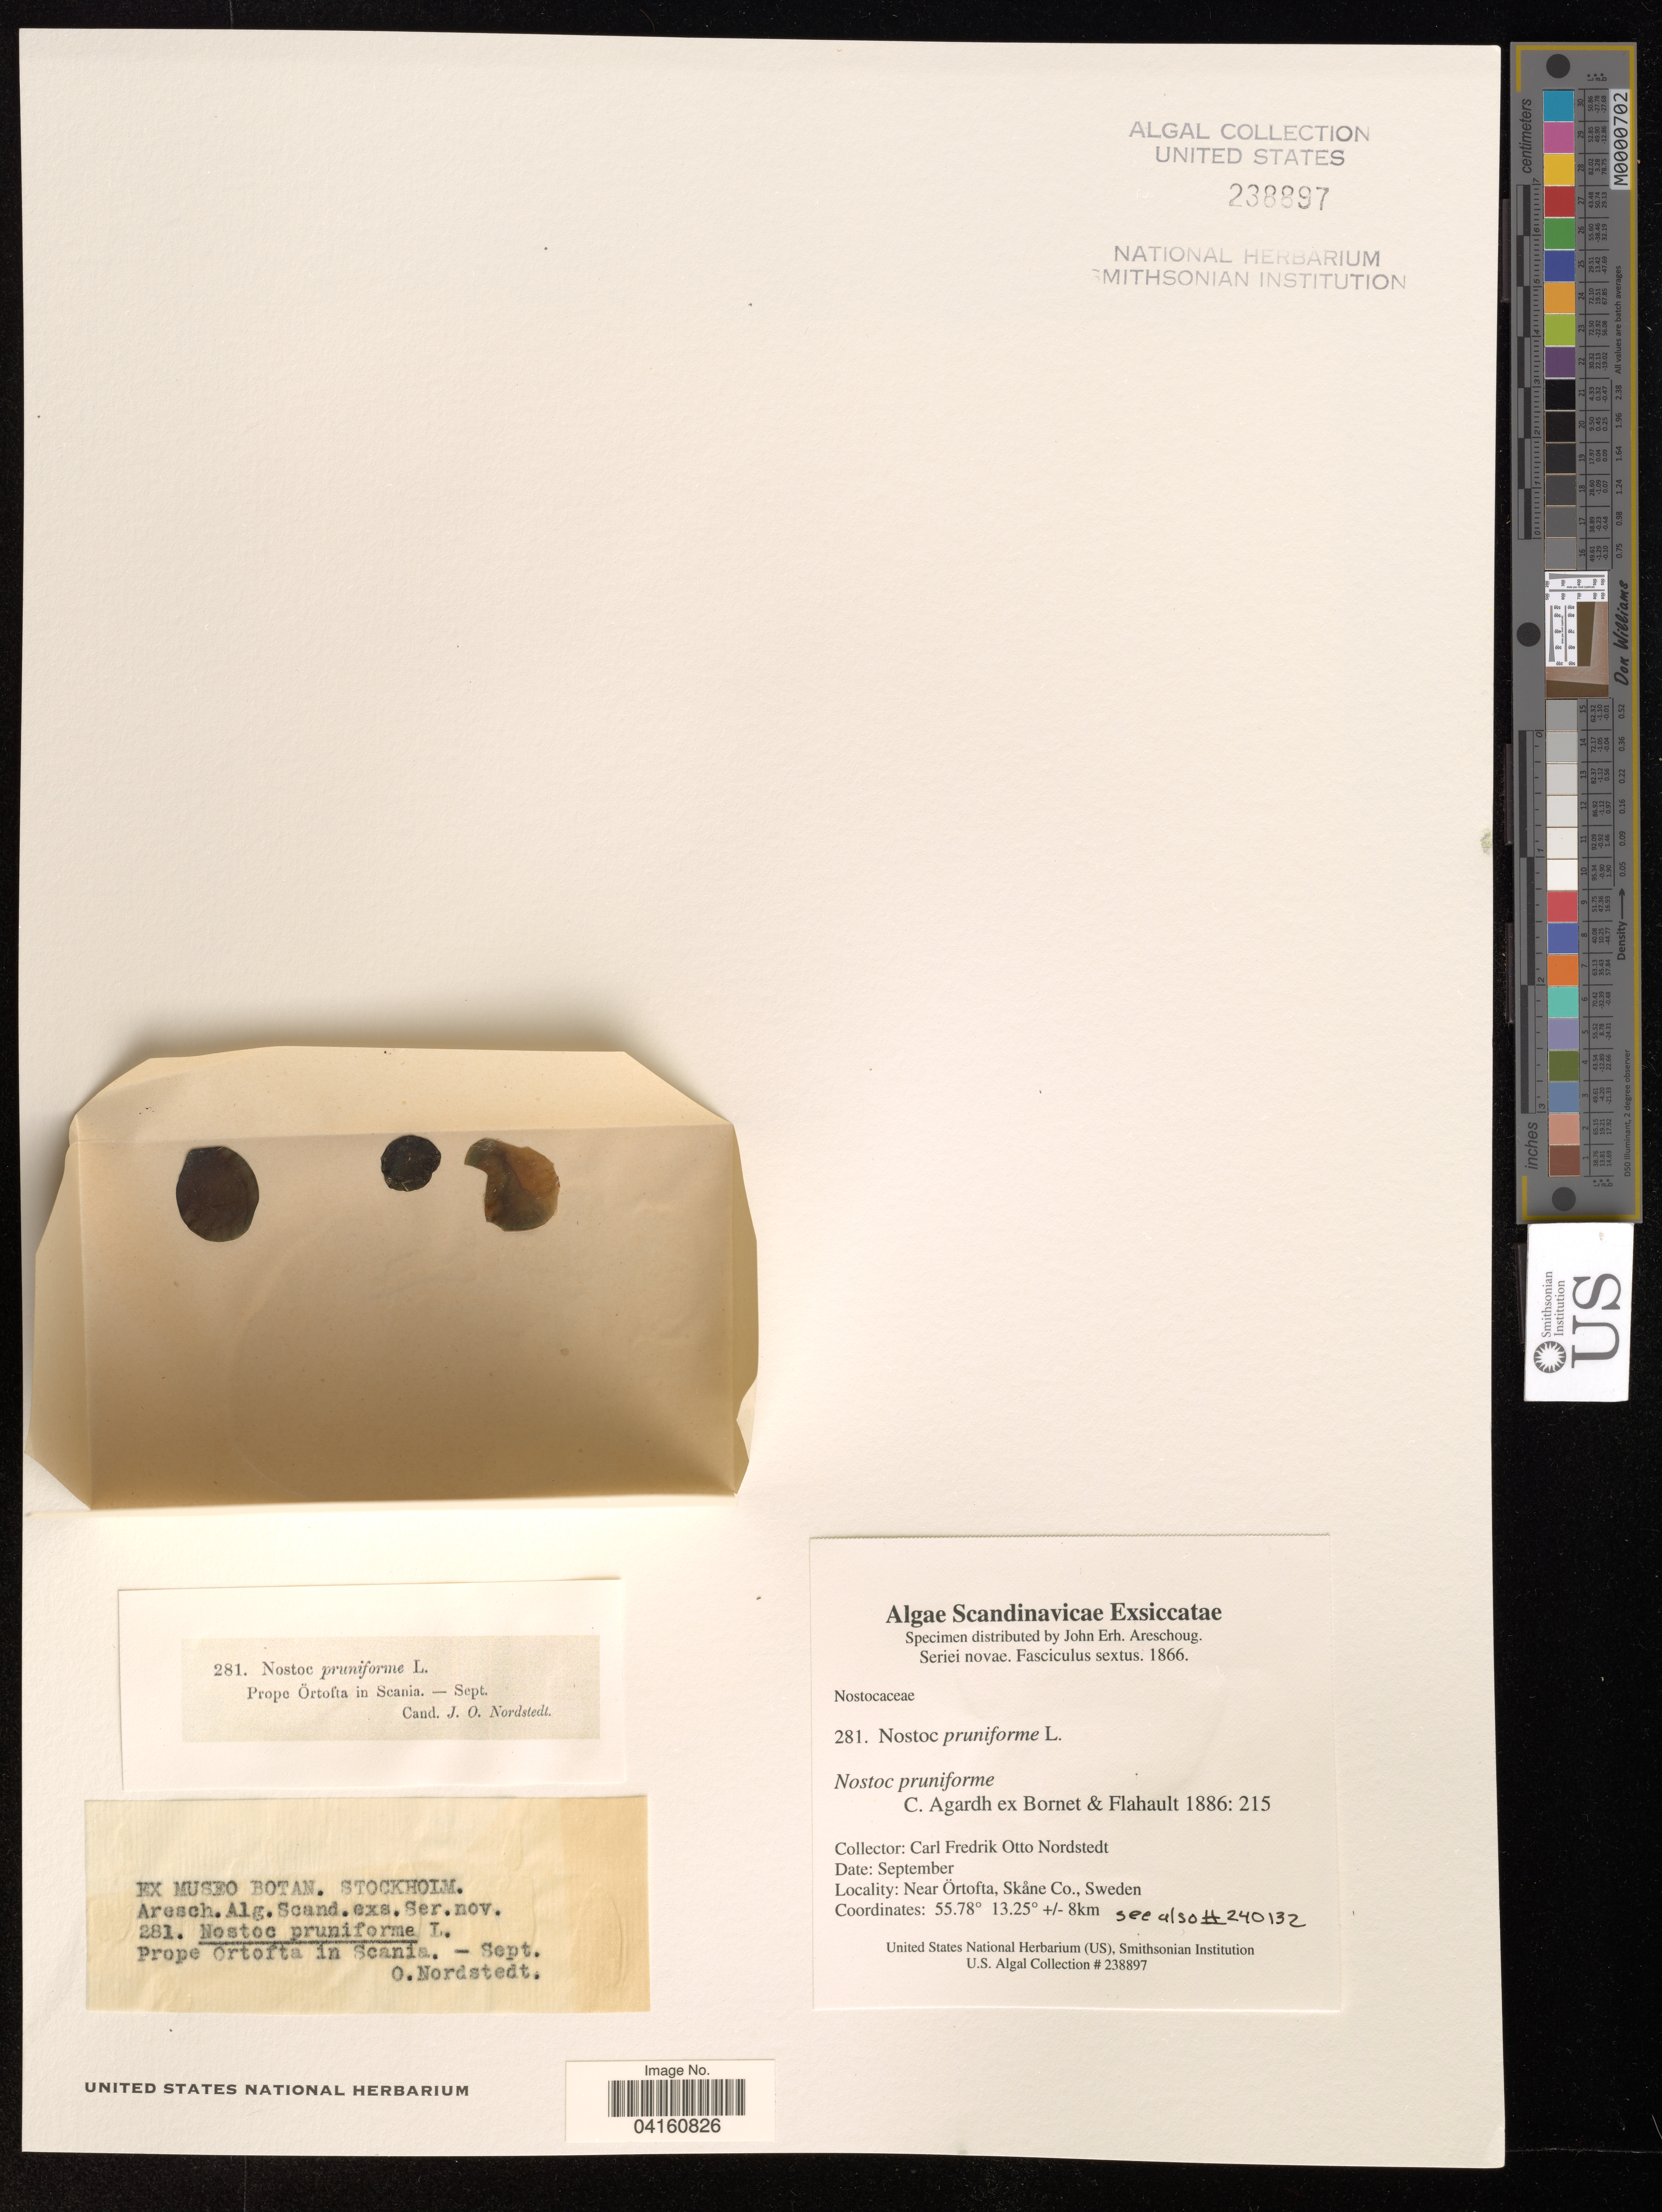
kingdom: Bacteria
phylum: Cyanobacteria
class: Cyanobacteriia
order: Cyanobacteriales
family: Microcoleaceae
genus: Lyngbya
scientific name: Lyngbya lutea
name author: Gomont ex Gomont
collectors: S. Akermark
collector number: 281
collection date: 1866-09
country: Sweden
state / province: Västra Götaland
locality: Bohuslan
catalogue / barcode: US 238897